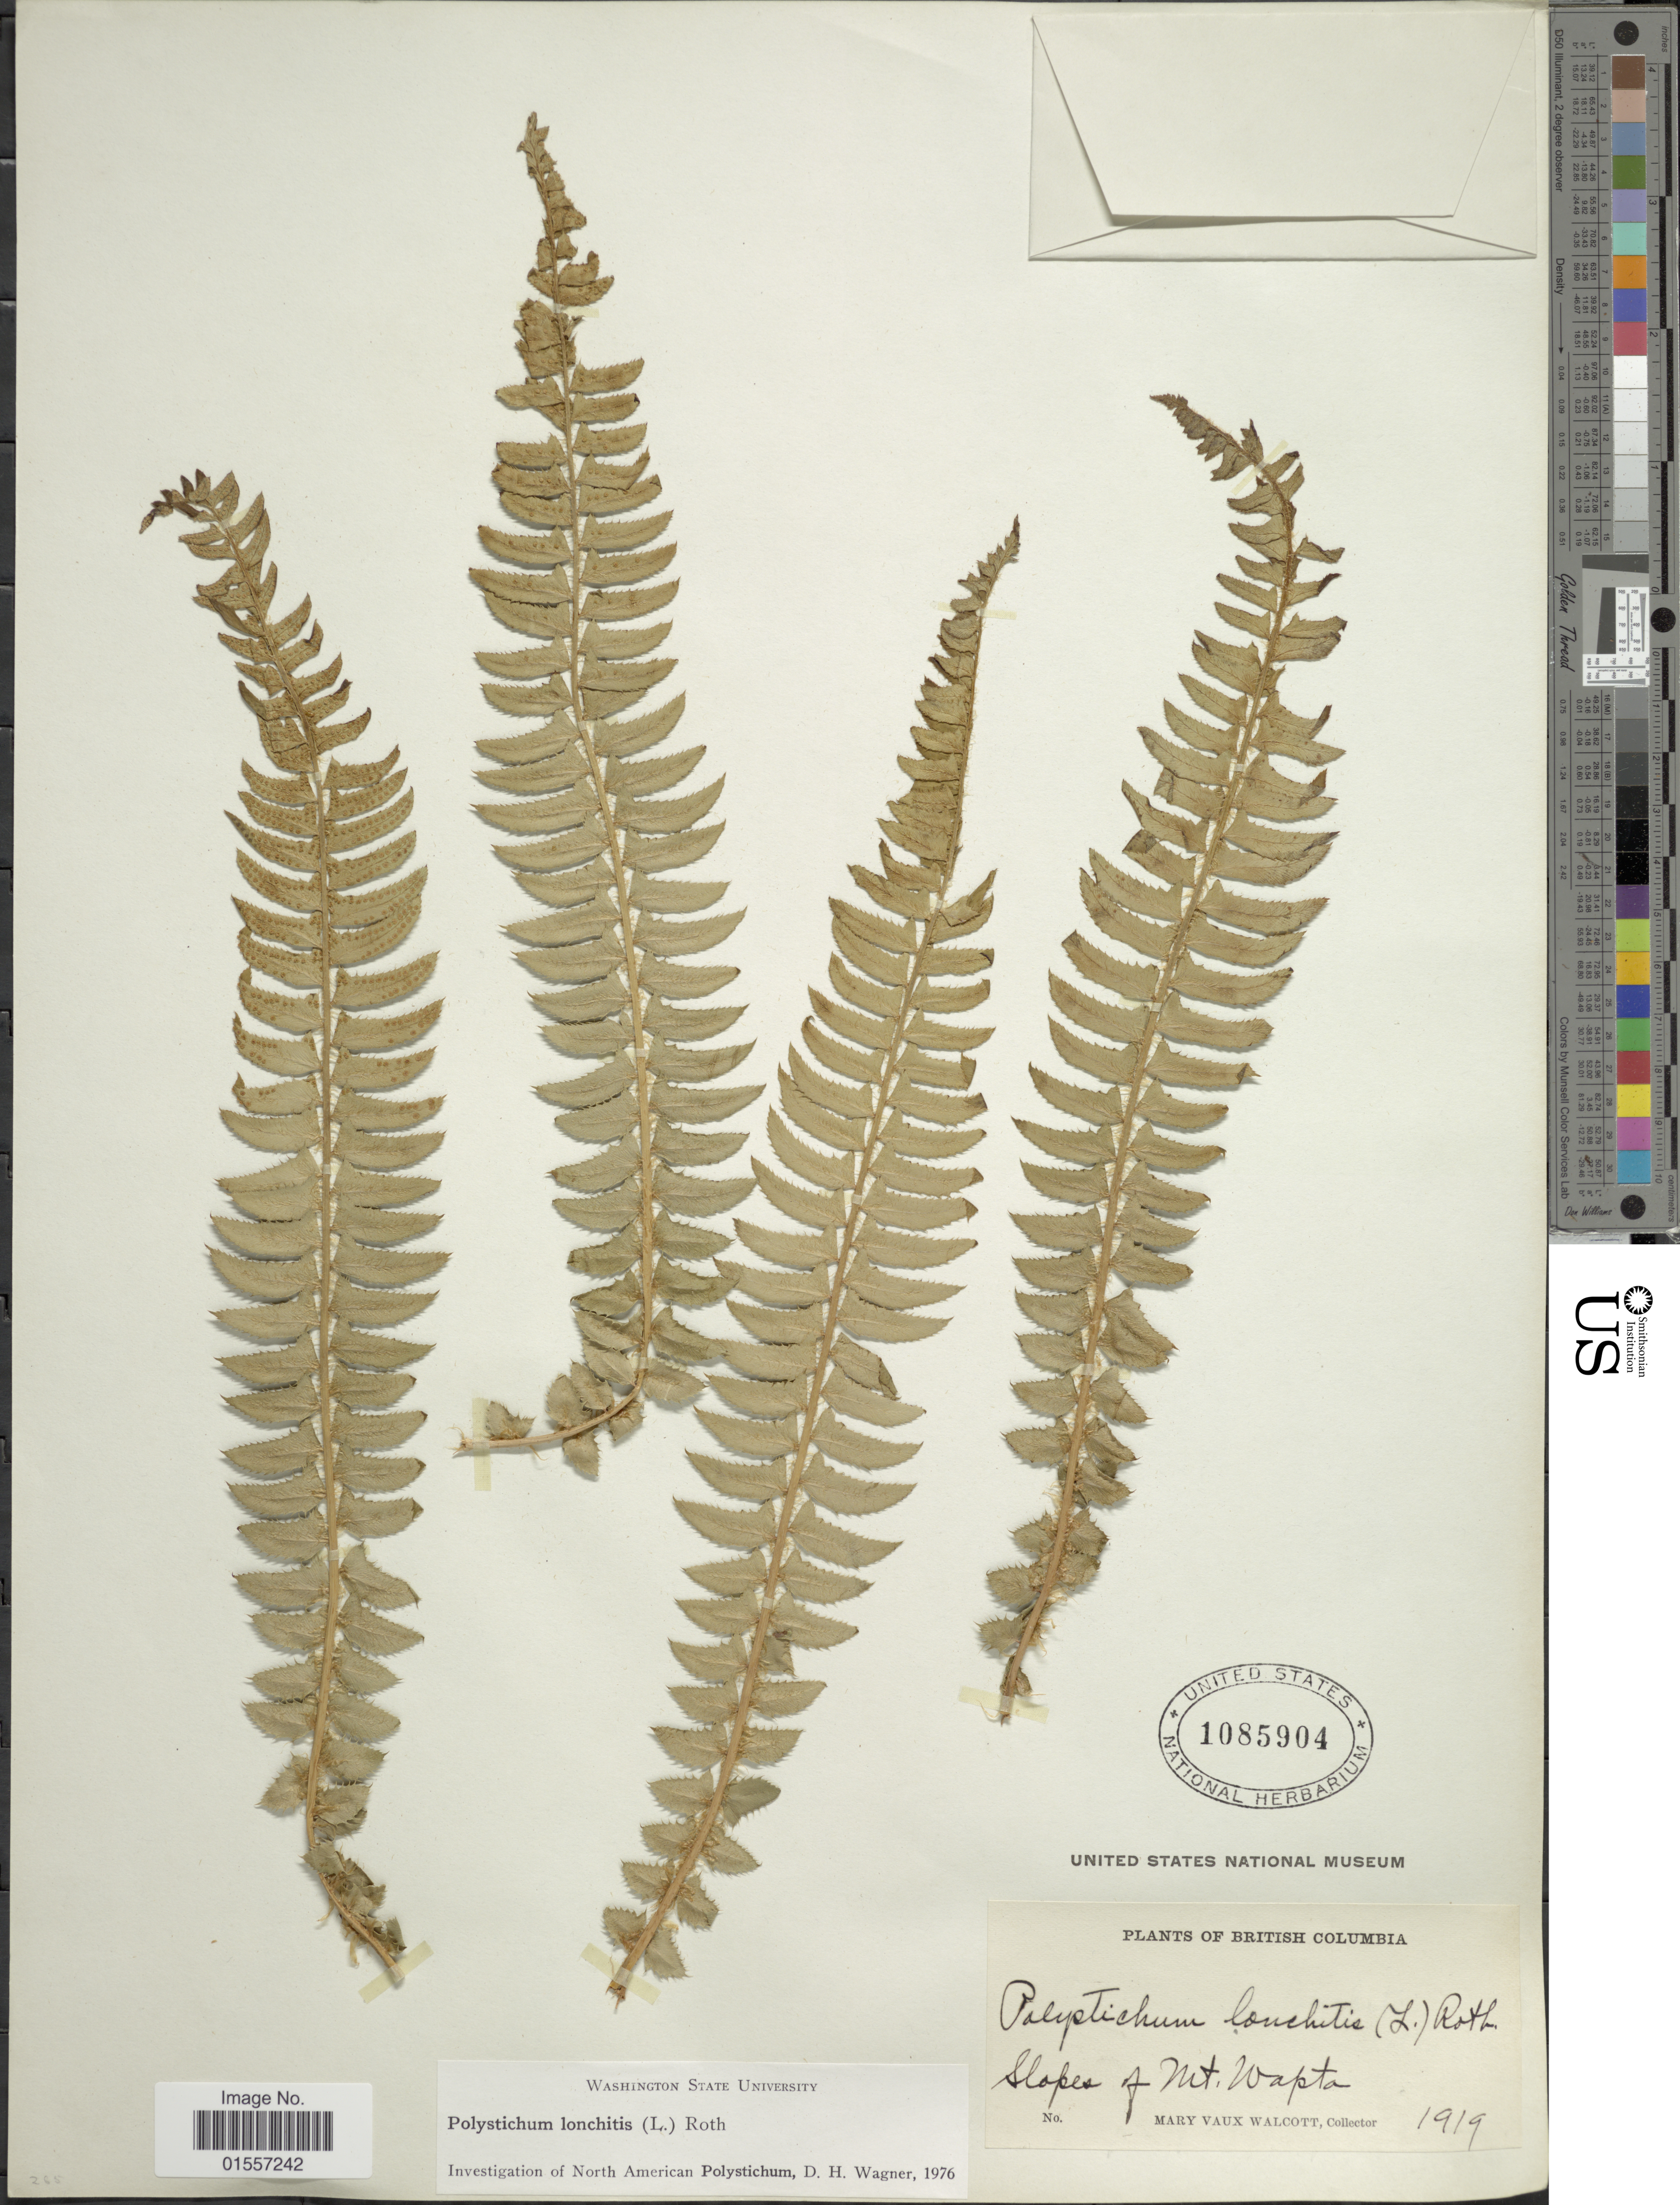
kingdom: Plantae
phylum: Tracheophyta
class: Polypodiopsida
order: Polypodiales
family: Dryopteridaceae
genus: Polystichum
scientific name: Polystichum lonchitis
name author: (Roth) L.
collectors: M. Walcott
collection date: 1919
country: Canada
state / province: British Columbia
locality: Slopes of Mt Wapta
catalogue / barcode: US 1085904